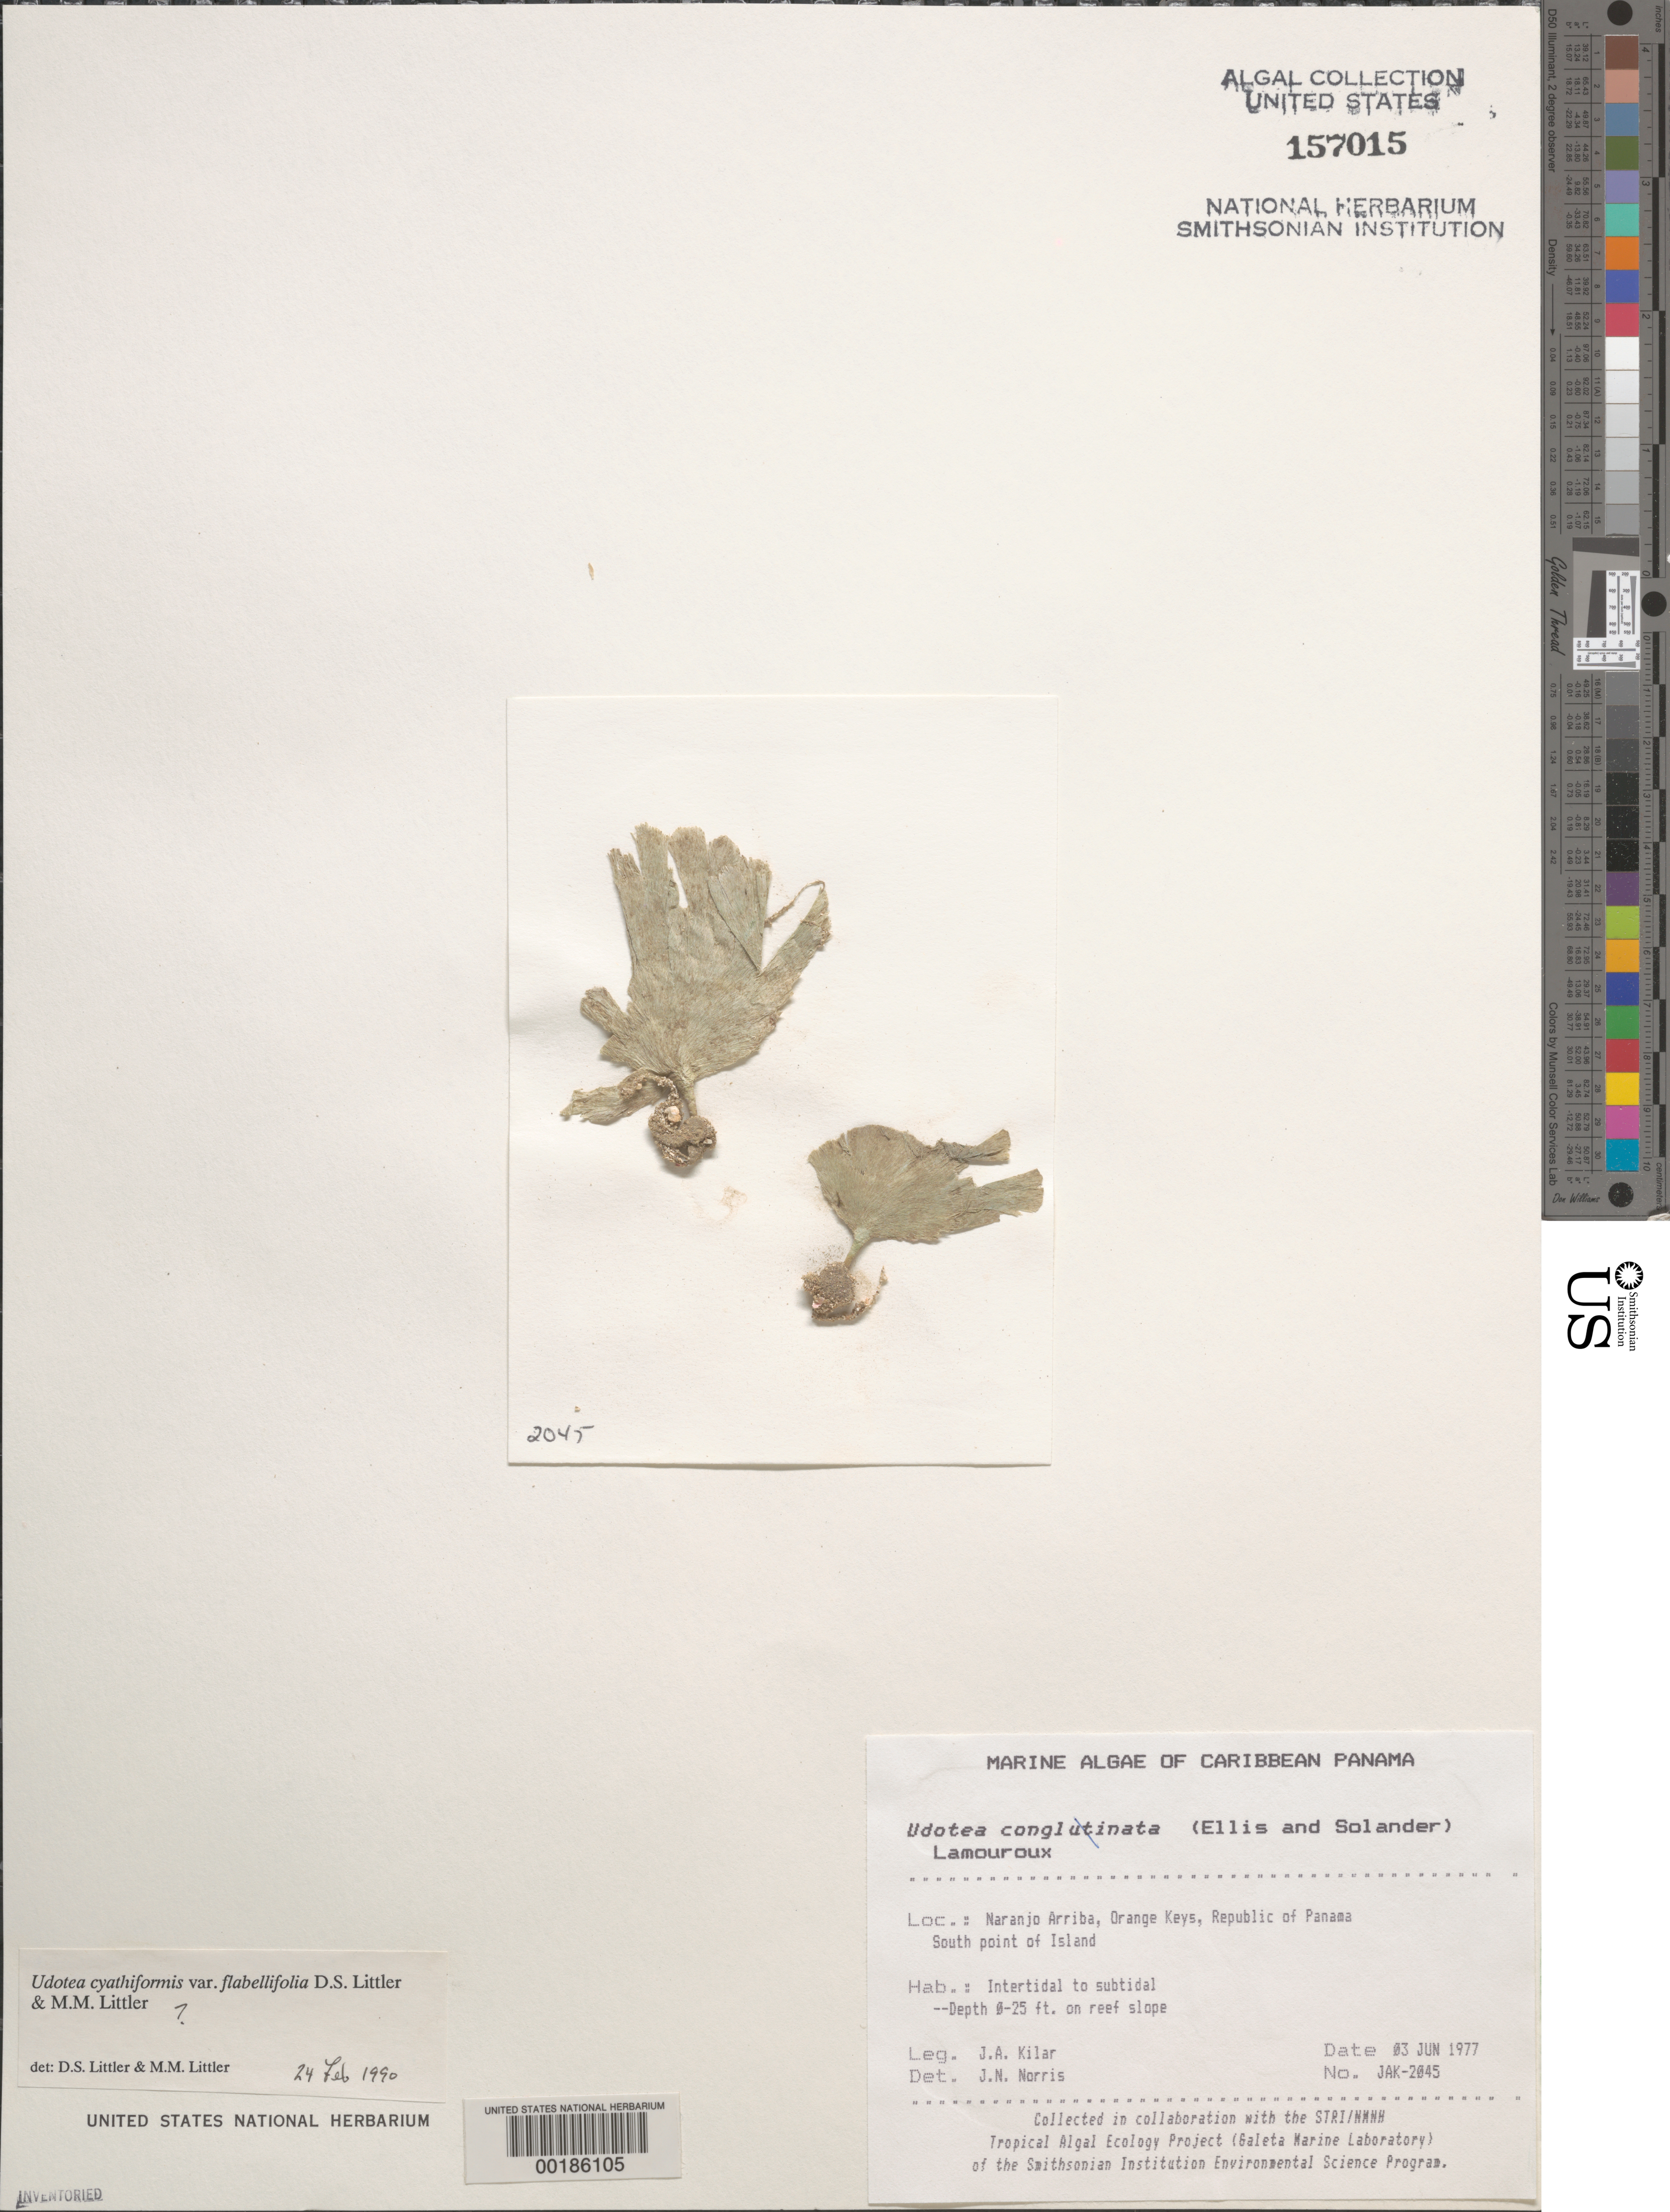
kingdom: Plantae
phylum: Chlorophyta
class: Ulvophyceae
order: Bryopsidales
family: Udoteaceae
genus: Udotea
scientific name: Udotea cyathiformis var. flabellifolia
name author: D.S. Littler & Littler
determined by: Littler, D. S.; Littler, M. M.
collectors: J. A. Kilar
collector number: JAK-2045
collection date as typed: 03 Jun 1977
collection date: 1977-06-03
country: Panama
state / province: Colón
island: Naranjo Abajo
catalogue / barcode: US 157015